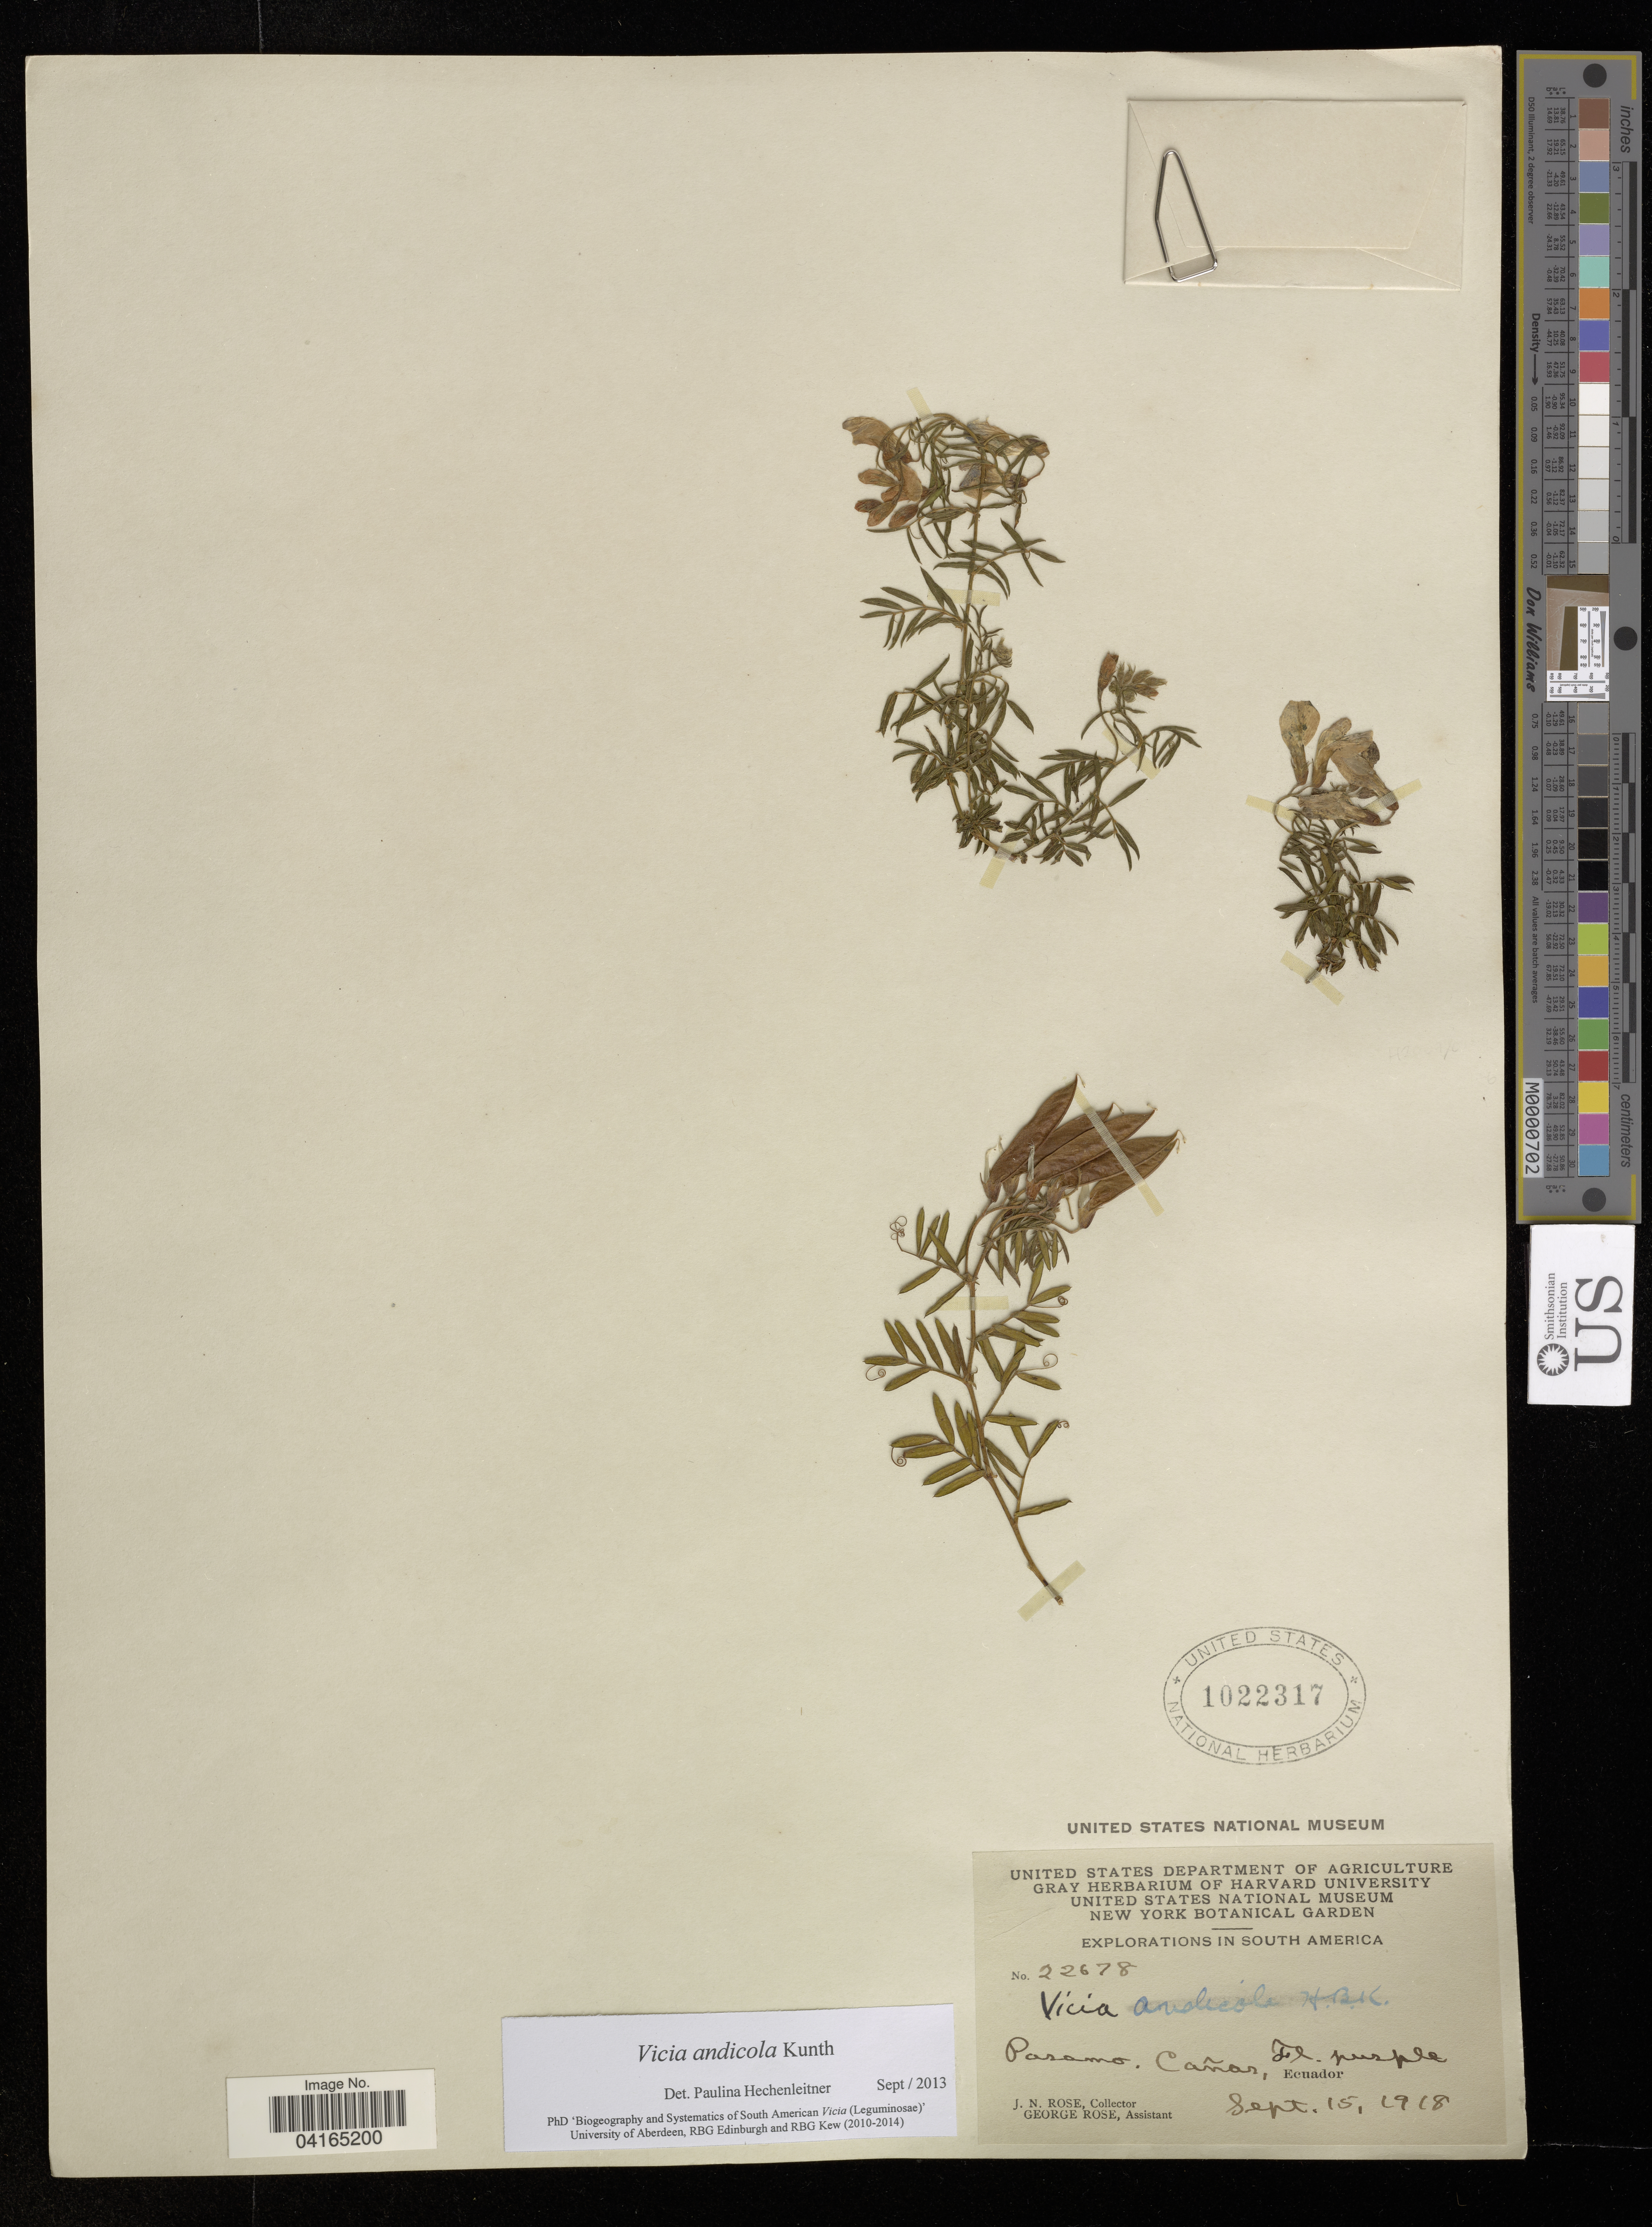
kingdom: Plantae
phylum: Tracheophyta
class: Magnoliopsida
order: Fabales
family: Fabaceae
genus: Vicia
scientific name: Vicia andicola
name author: Kunth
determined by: Hechenleitner, Paulina, RBG Edinburgh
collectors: J. N. Rose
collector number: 22678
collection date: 1918-09-15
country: Ecuador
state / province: Cañar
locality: In South America. Paramo.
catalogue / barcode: US 1022317